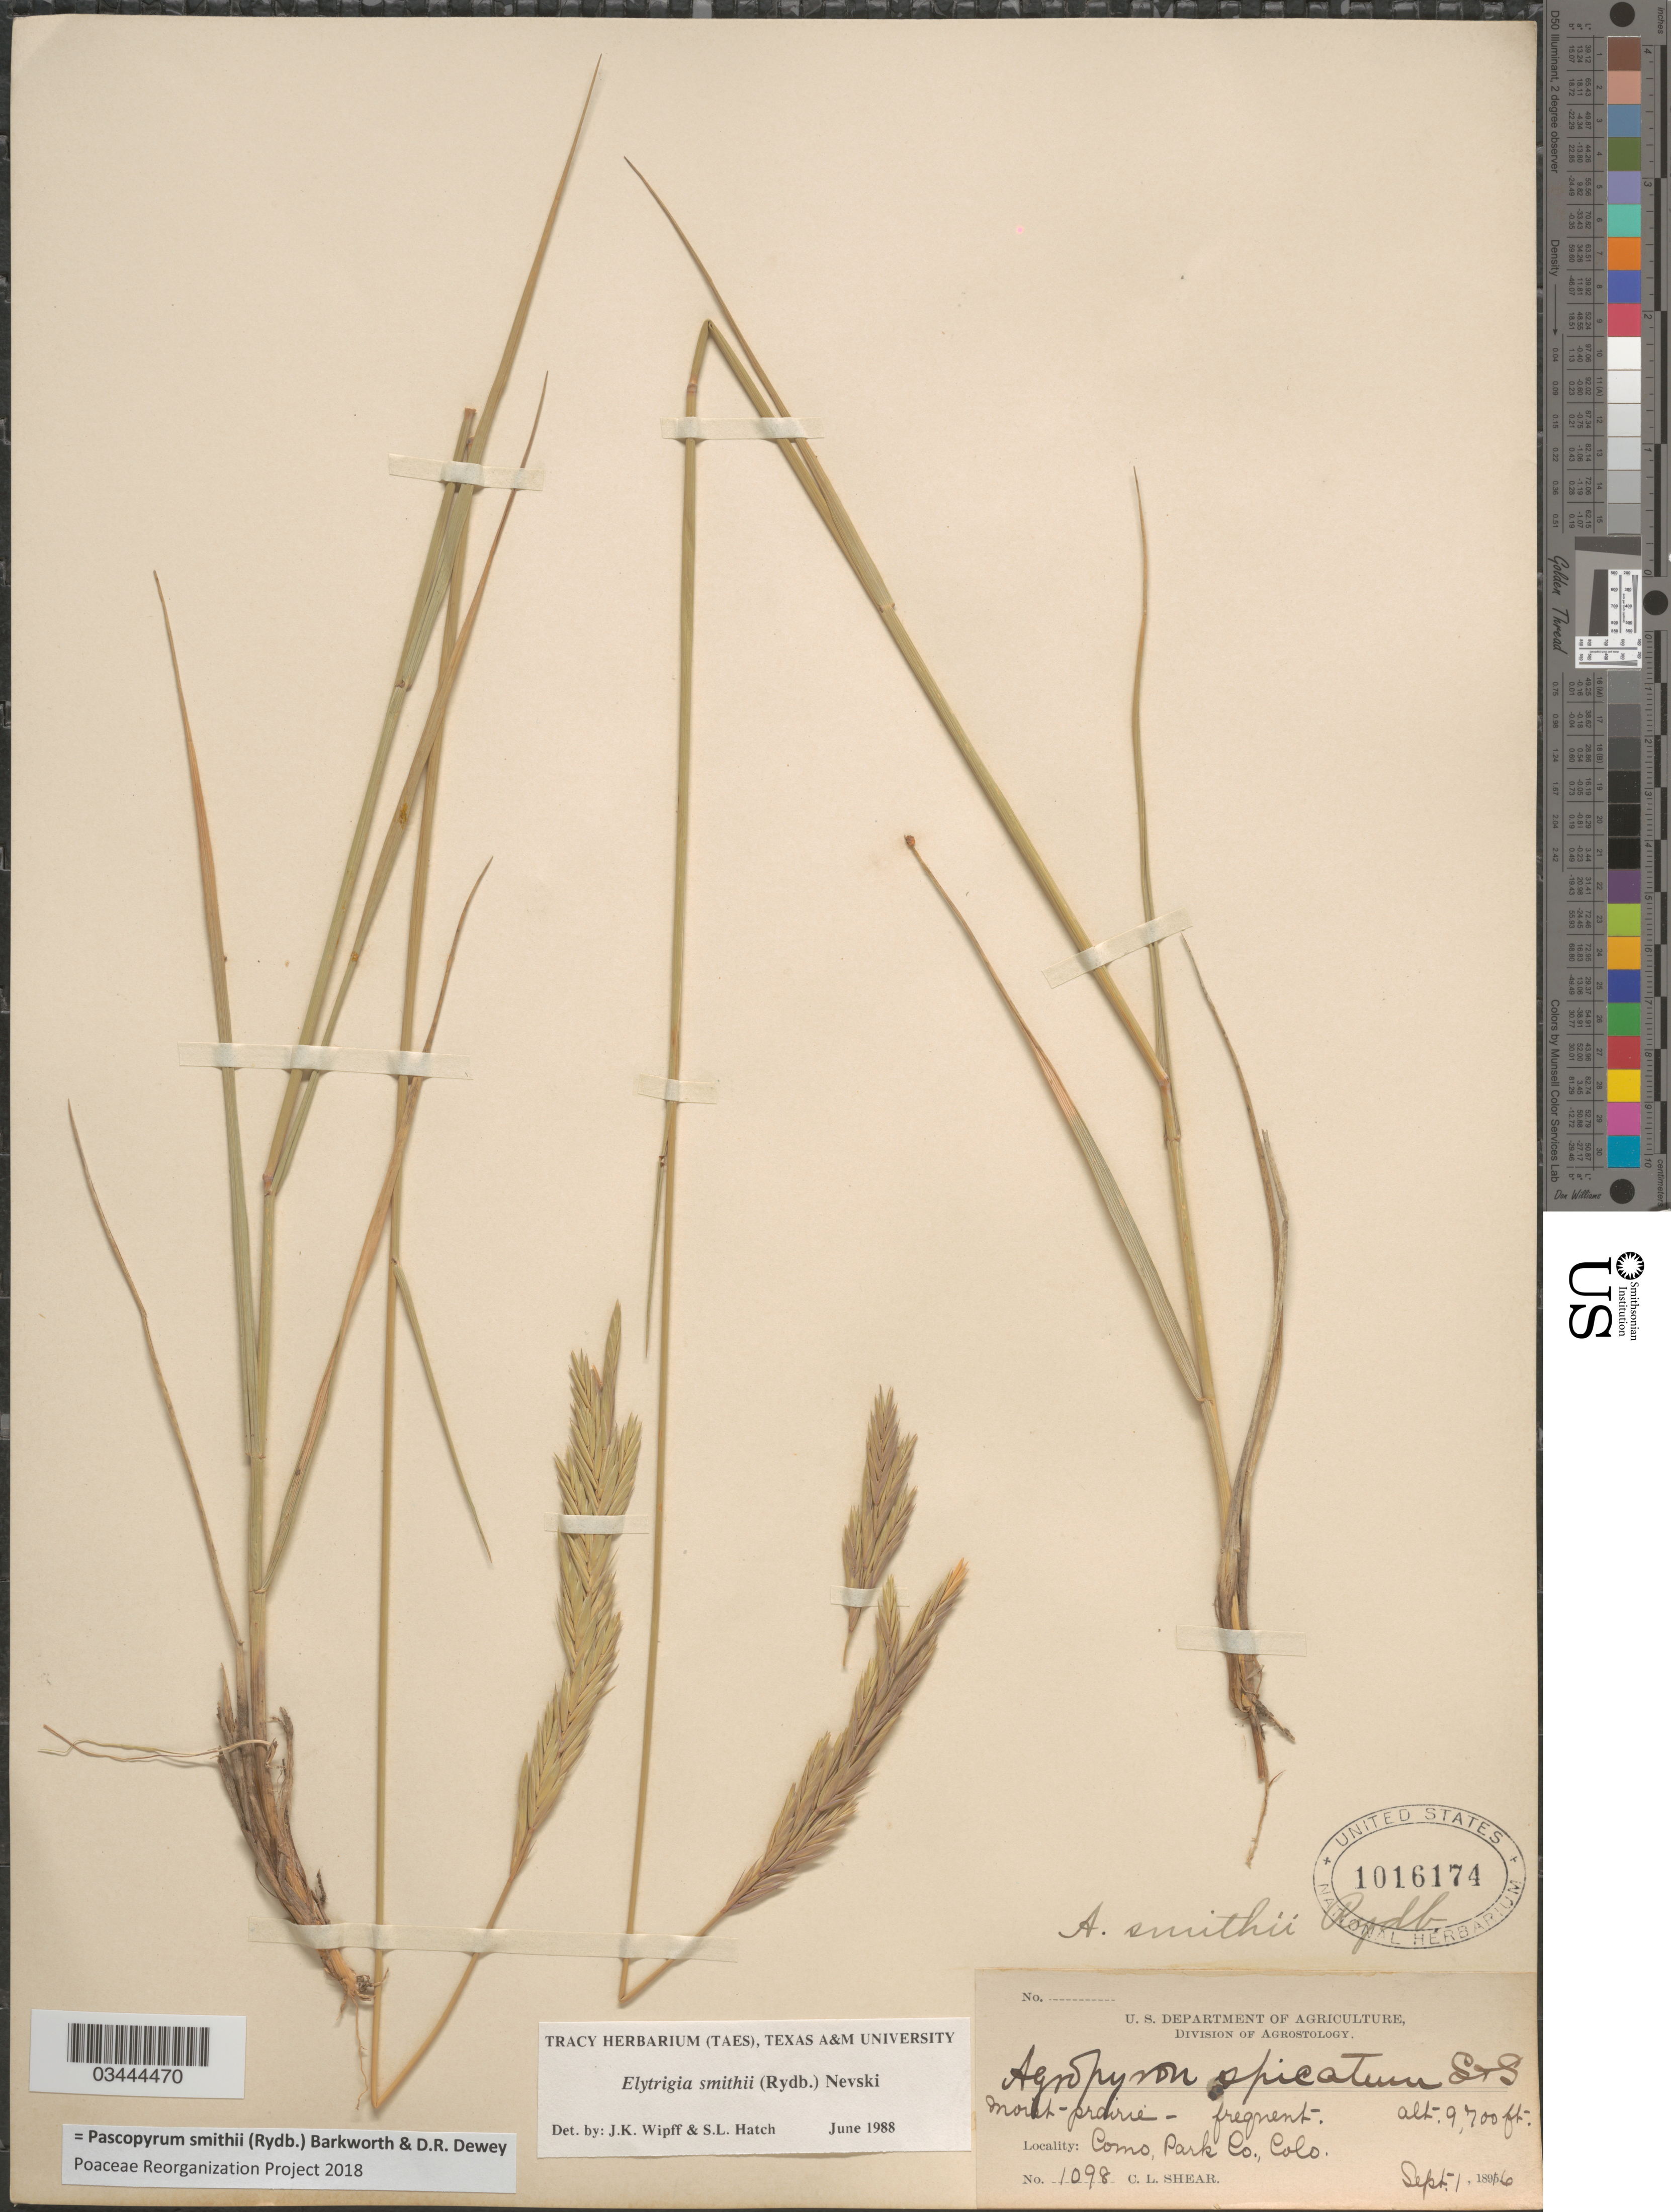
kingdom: Plantae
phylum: Tracheophyta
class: Liliopsida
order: Poales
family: Poaceae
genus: Pascopyrum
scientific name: Pascopyrum smithii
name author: (Rydb.) Barkworth & Dewey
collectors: C. L. Shear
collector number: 1098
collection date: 1896-09-01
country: United States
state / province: Colorado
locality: Moist prairie. Como, Park Co.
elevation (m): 2957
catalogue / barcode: US 1016174